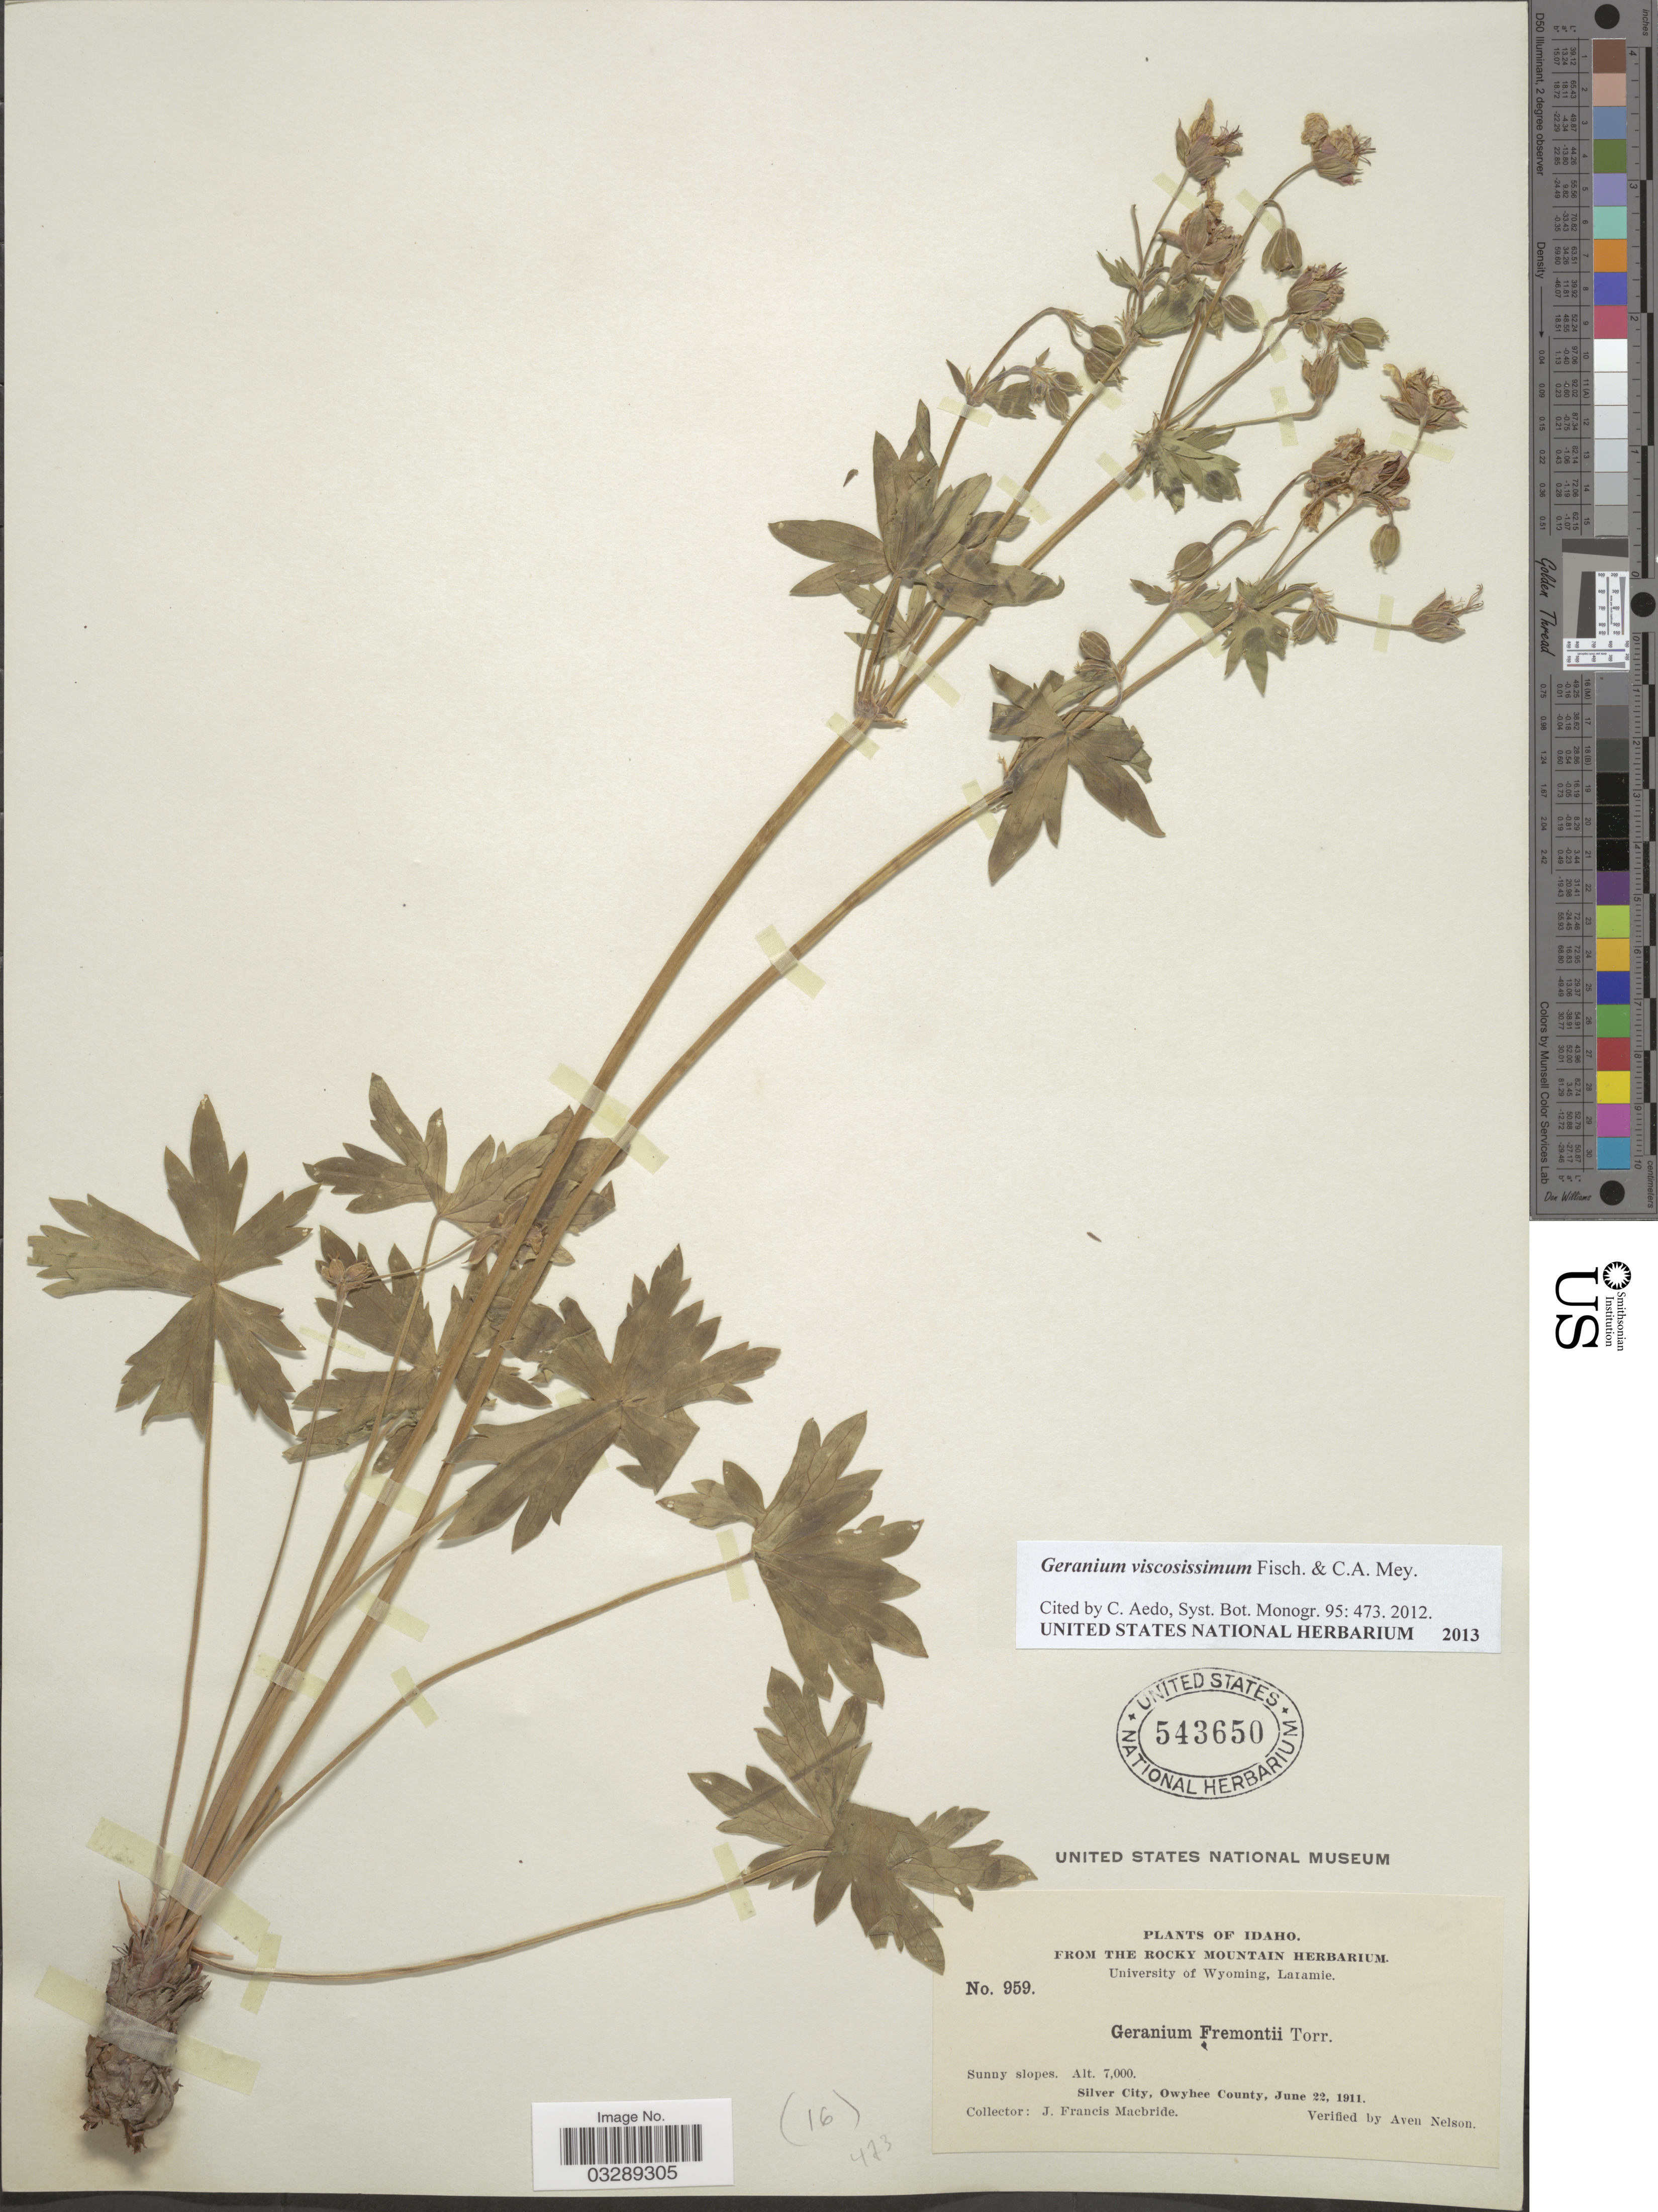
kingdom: Plantae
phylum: Tracheophyta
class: Magnoliopsida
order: Geraniales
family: Geraniaceae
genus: Geranium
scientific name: Geranium viscosissimum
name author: Fisch. & C.A. Mey.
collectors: J. F. Macbride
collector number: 959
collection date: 1911-06-22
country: United States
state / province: Idaho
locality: Silver City, Owyhee County.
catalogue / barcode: US 543650